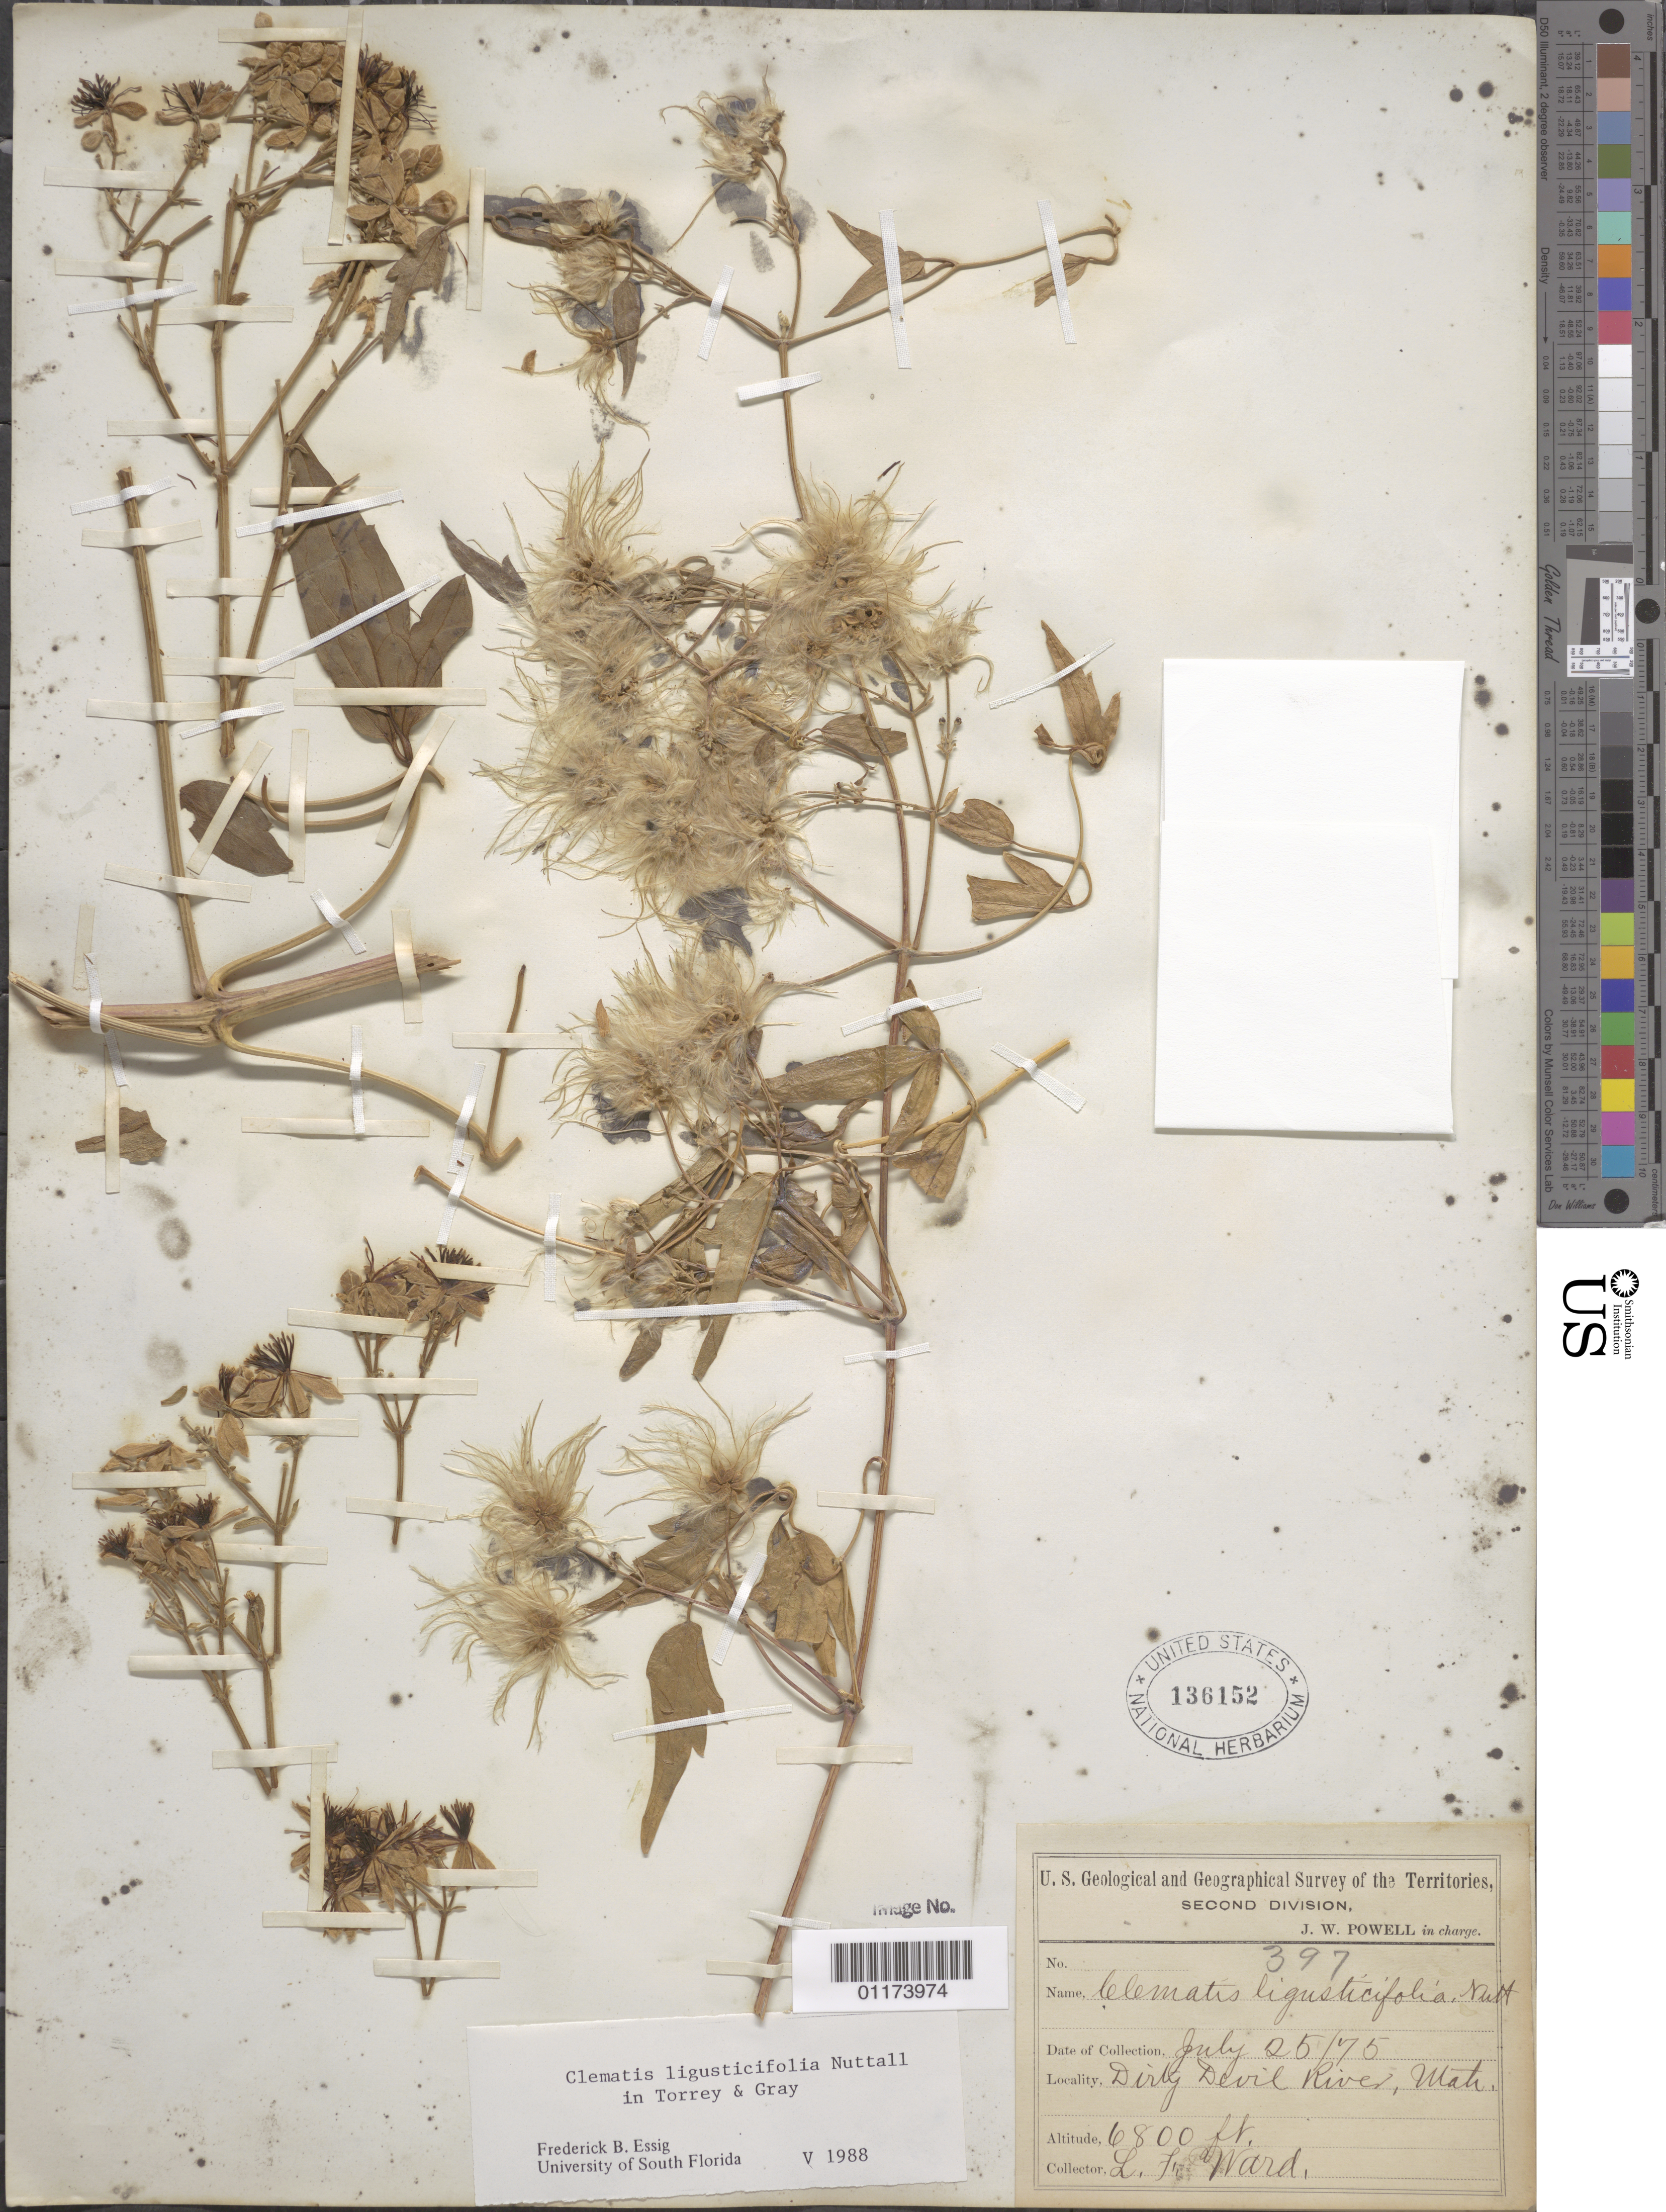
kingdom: Plantae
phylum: Tracheophyta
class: Magnoliopsida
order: Ranunculales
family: Ranunculaceae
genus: Clematis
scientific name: Clematis ligusticifolia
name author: Nutt.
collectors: L. F. Ward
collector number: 397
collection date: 1875-07-25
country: United States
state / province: Utah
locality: Dirty Devil River.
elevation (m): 2073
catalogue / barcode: US 136152